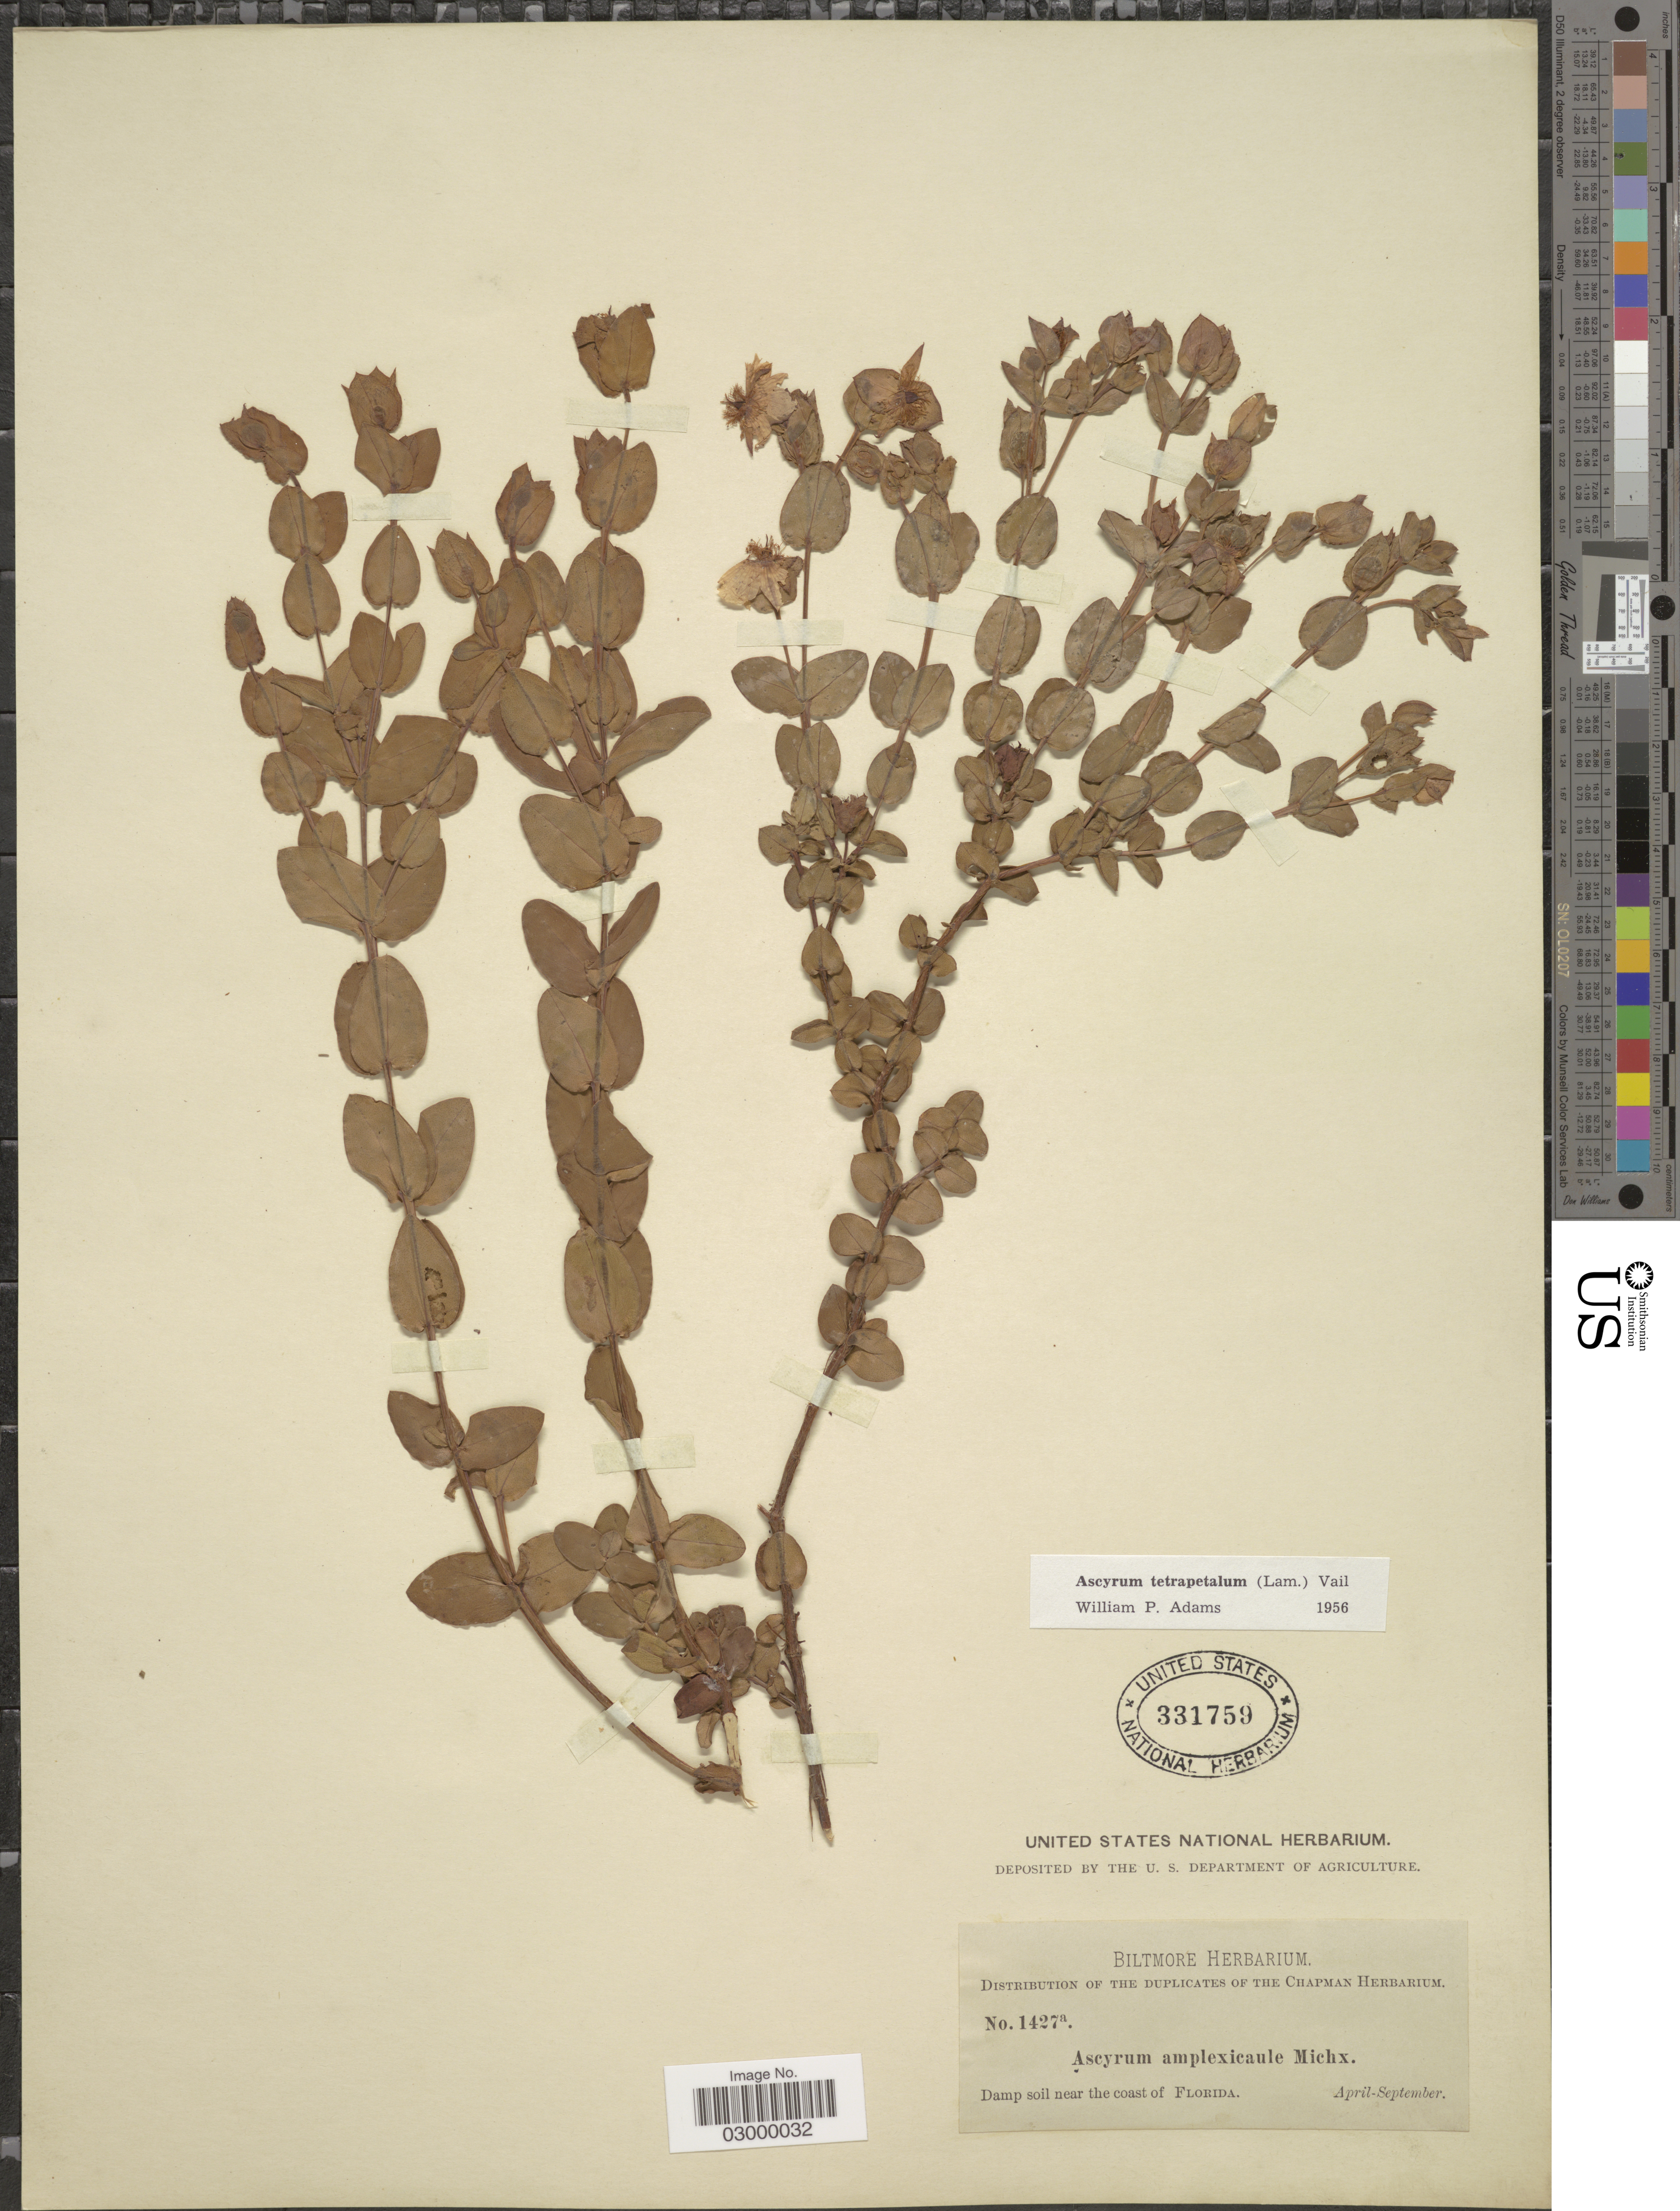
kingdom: Plantae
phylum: Tracheophyta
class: Magnoliopsida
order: Malpighiales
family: Hypericaceae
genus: Hypericum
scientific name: Hypericum tetrapetalum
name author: Lam.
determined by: Strong, Mark T., (BOT), Smithsonian Institution - National Museum of Natural History (UNITED STATES)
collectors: ex herb. Biltmore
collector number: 1427a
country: United States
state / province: Florida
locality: Damp soil near the coast of Florida.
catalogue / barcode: US 331759